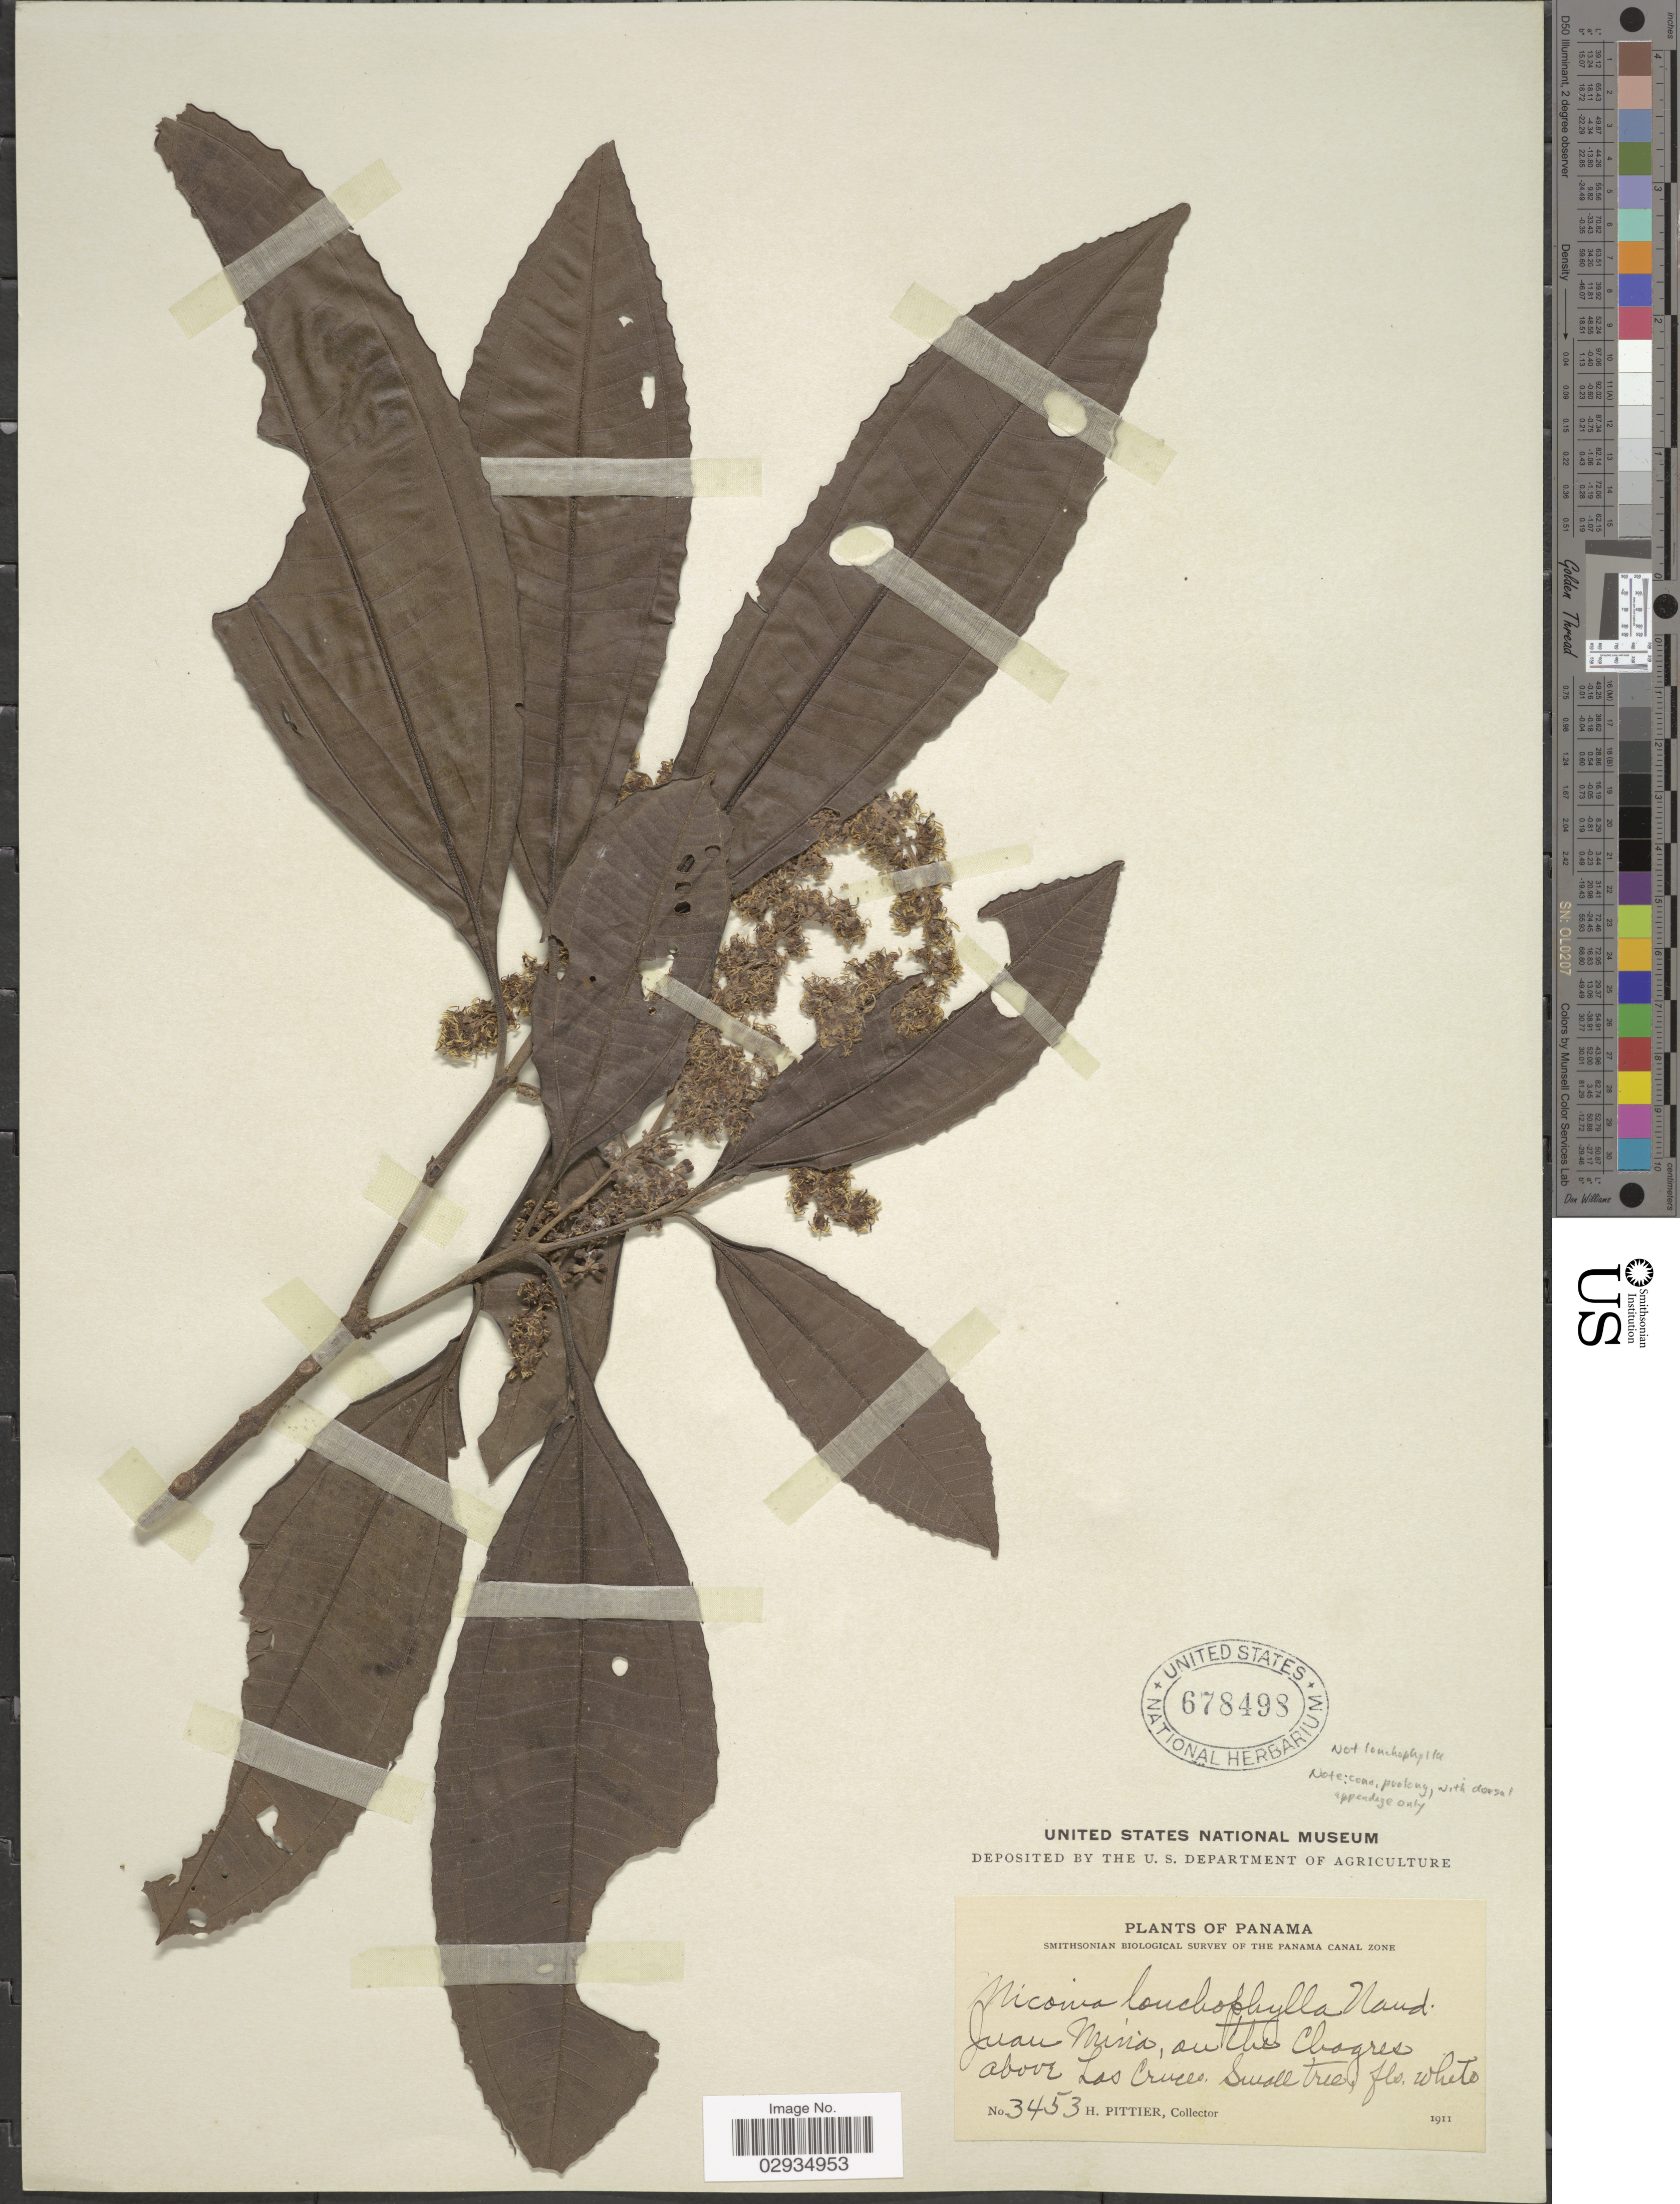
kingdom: Plantae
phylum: Tracheophyta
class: Magnoliopsida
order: Myrtales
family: Melastomataceae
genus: Miconia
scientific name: Miconia lonchophylla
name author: Naudin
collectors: H. F. Pittier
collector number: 3453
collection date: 1911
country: Panama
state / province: Colón / Panamá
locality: Juan Mina, on the Chagres above Las Cruces.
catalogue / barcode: US 678498